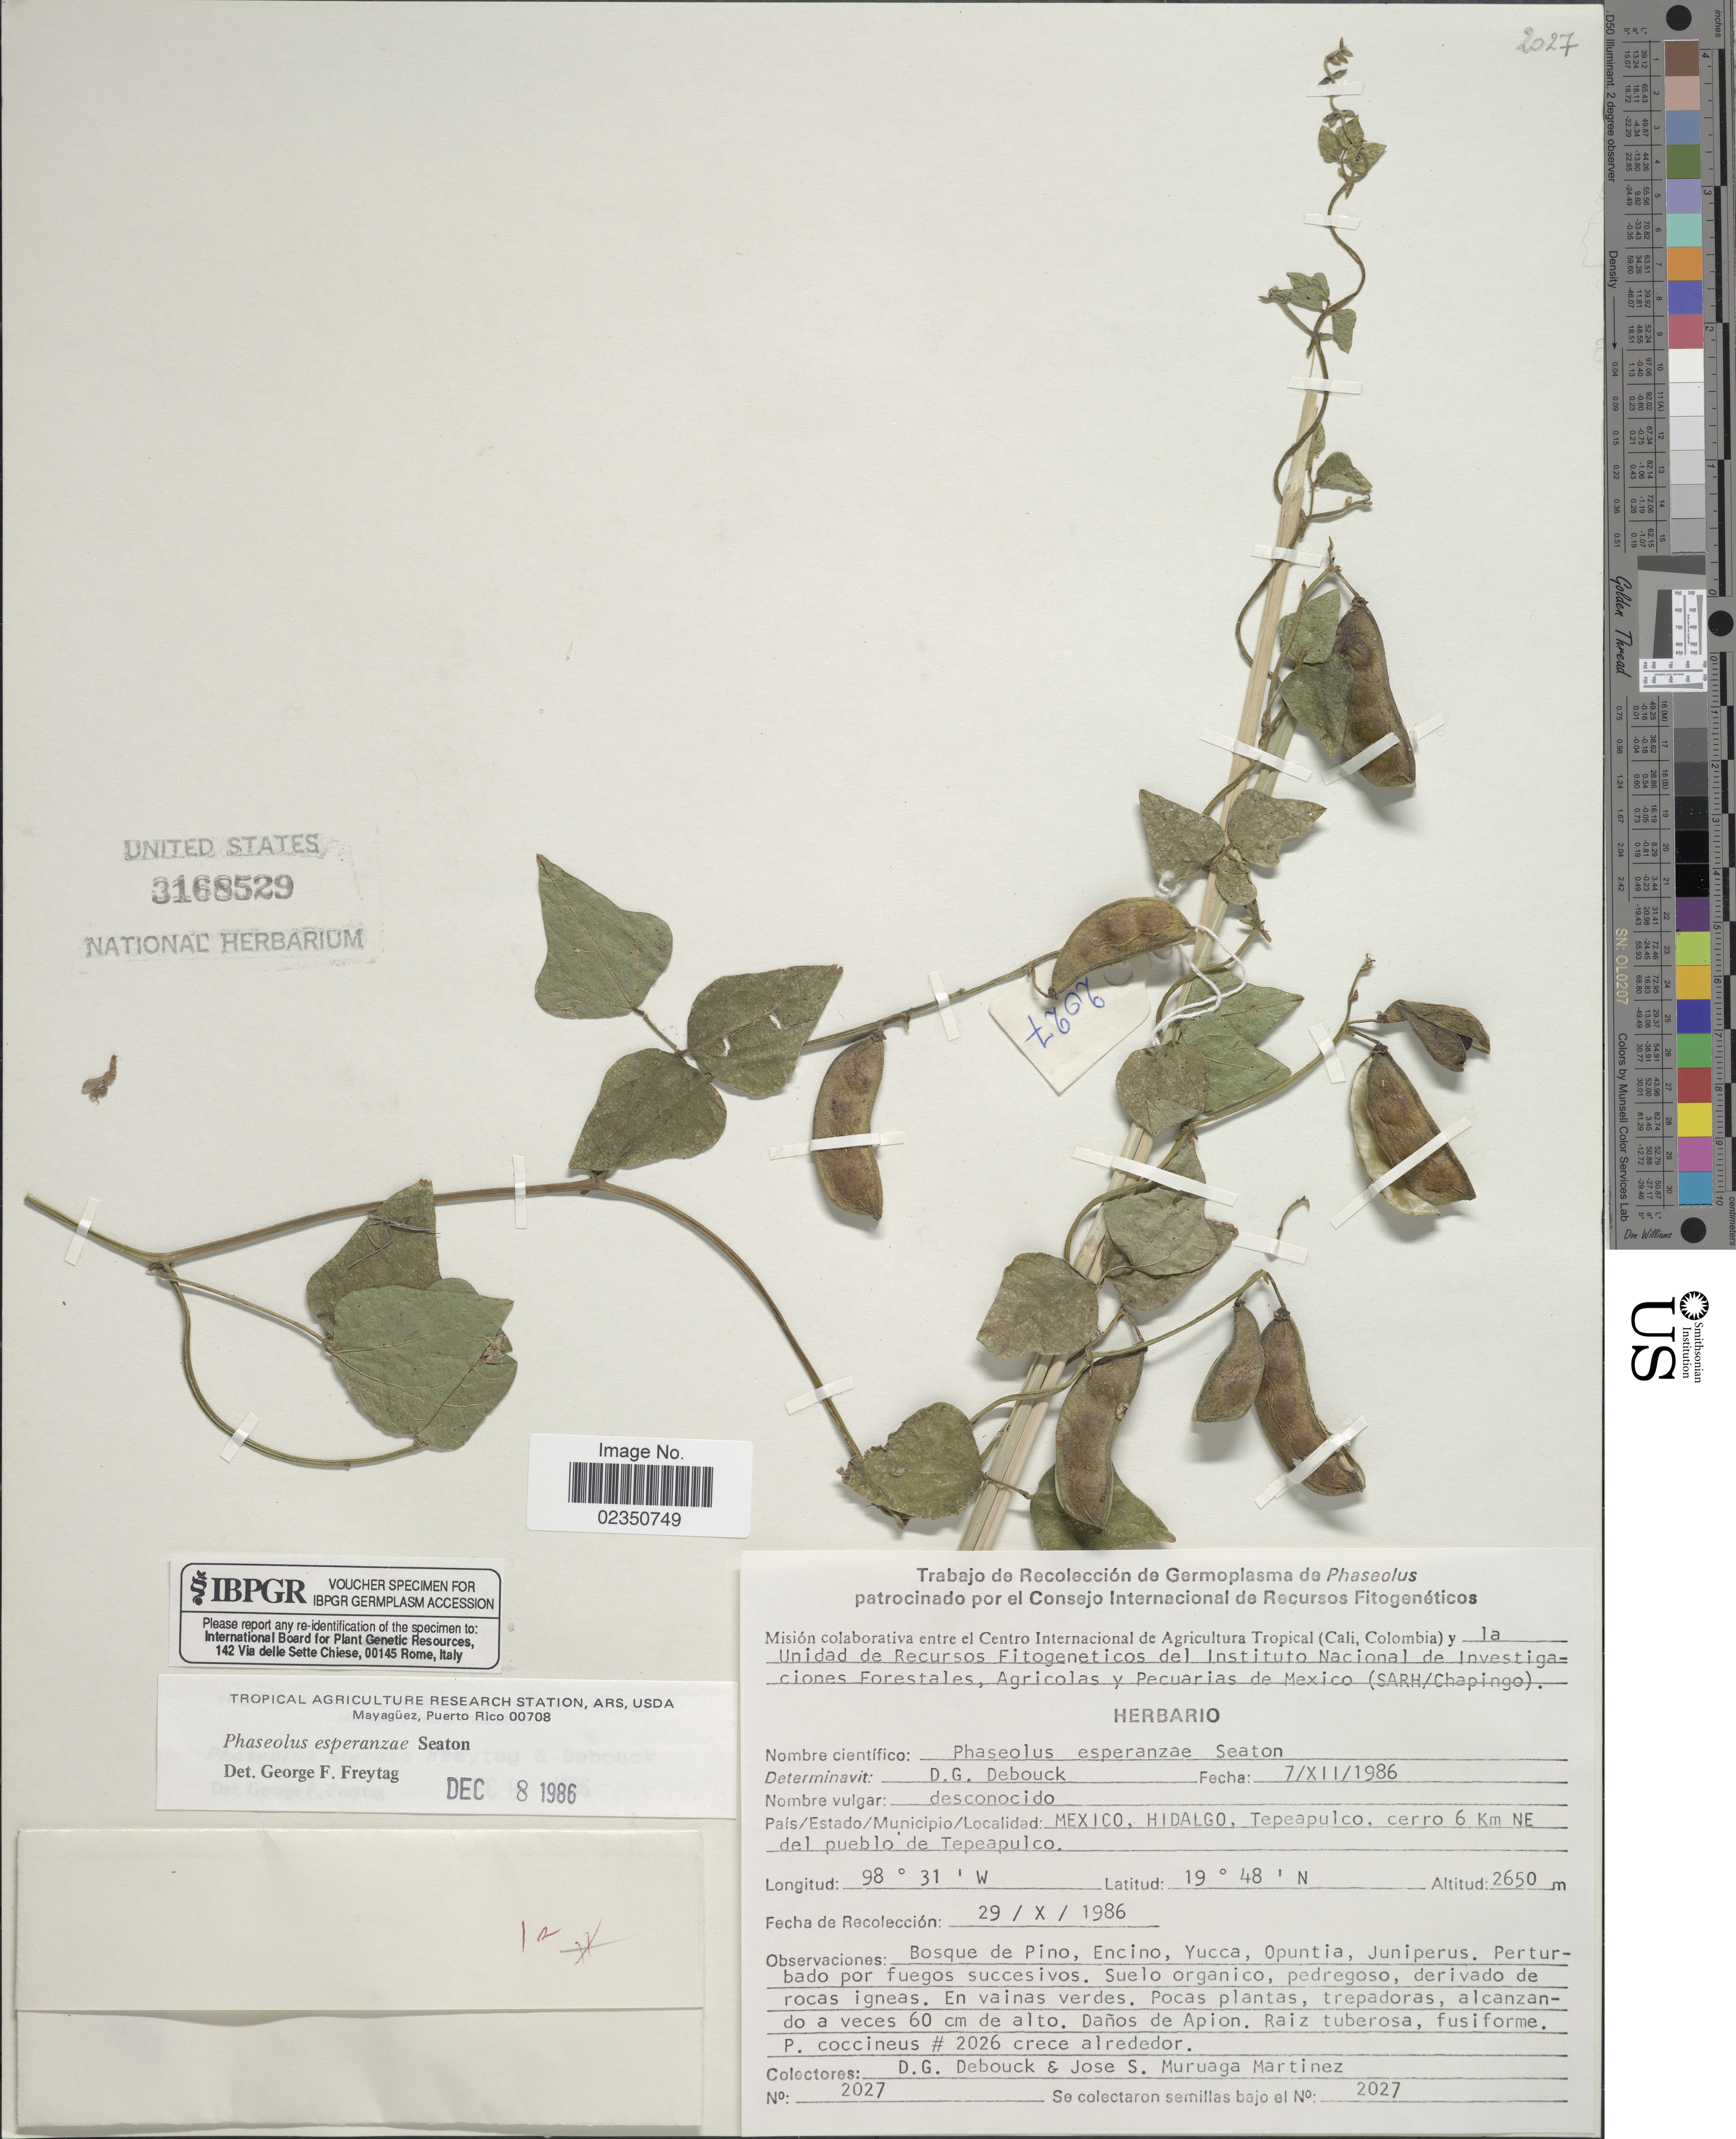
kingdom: Plantae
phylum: Tracheophyta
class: Magnoliopsida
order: Fabales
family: Fabaceae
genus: Phaseolus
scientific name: Phaseolus esperanzae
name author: Seaton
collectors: D. Debouck & J. Muruaga Martinez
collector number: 2027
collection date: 1986-10-29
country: Mexico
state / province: Hidalgo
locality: Tepeapulco, cerro 6 km NE del pueblo de Tepaupulco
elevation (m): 2650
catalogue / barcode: US 3168529